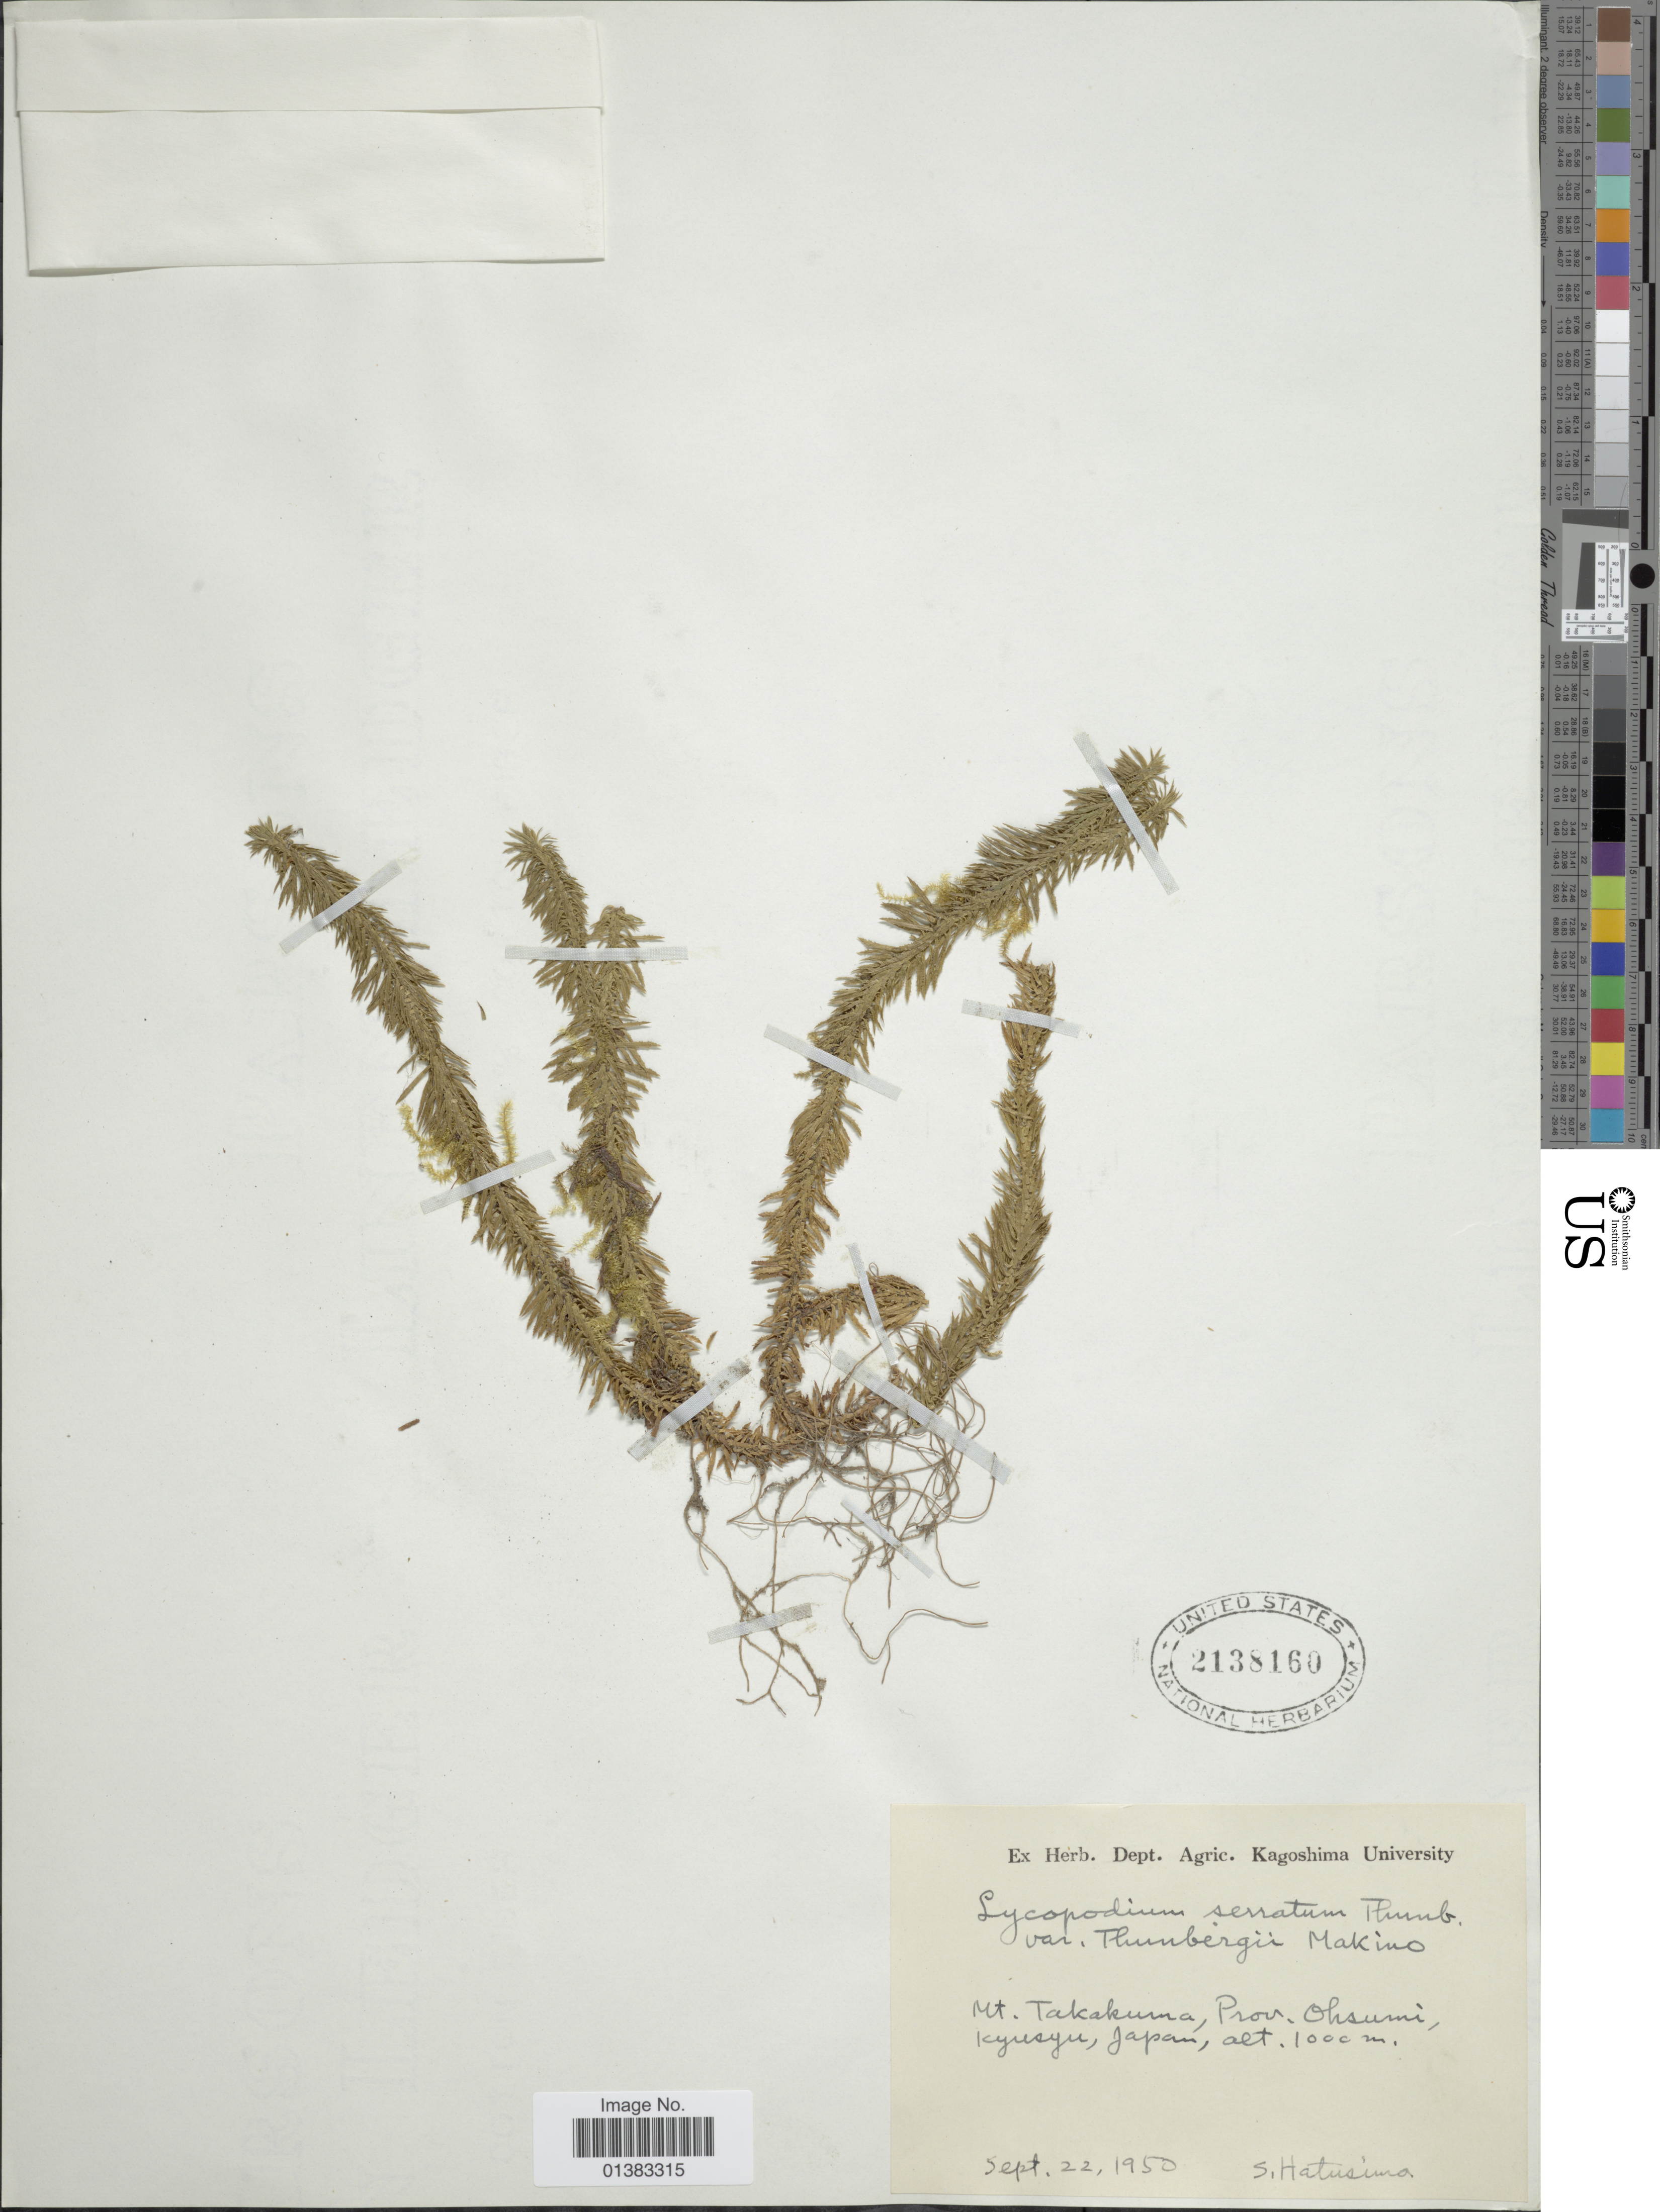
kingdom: Plantae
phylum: Tracheophyta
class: Lycopodiopsida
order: Lycopodiales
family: Lycopodiaceae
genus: Huperzia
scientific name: Huperzia serrata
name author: (Thunb.) Trevis.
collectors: S. Hatusima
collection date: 1950-09-22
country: Japan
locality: Mt. Takakuma, Prov. Ohsumi, Kyusyu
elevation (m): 1000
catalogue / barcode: US 2138160